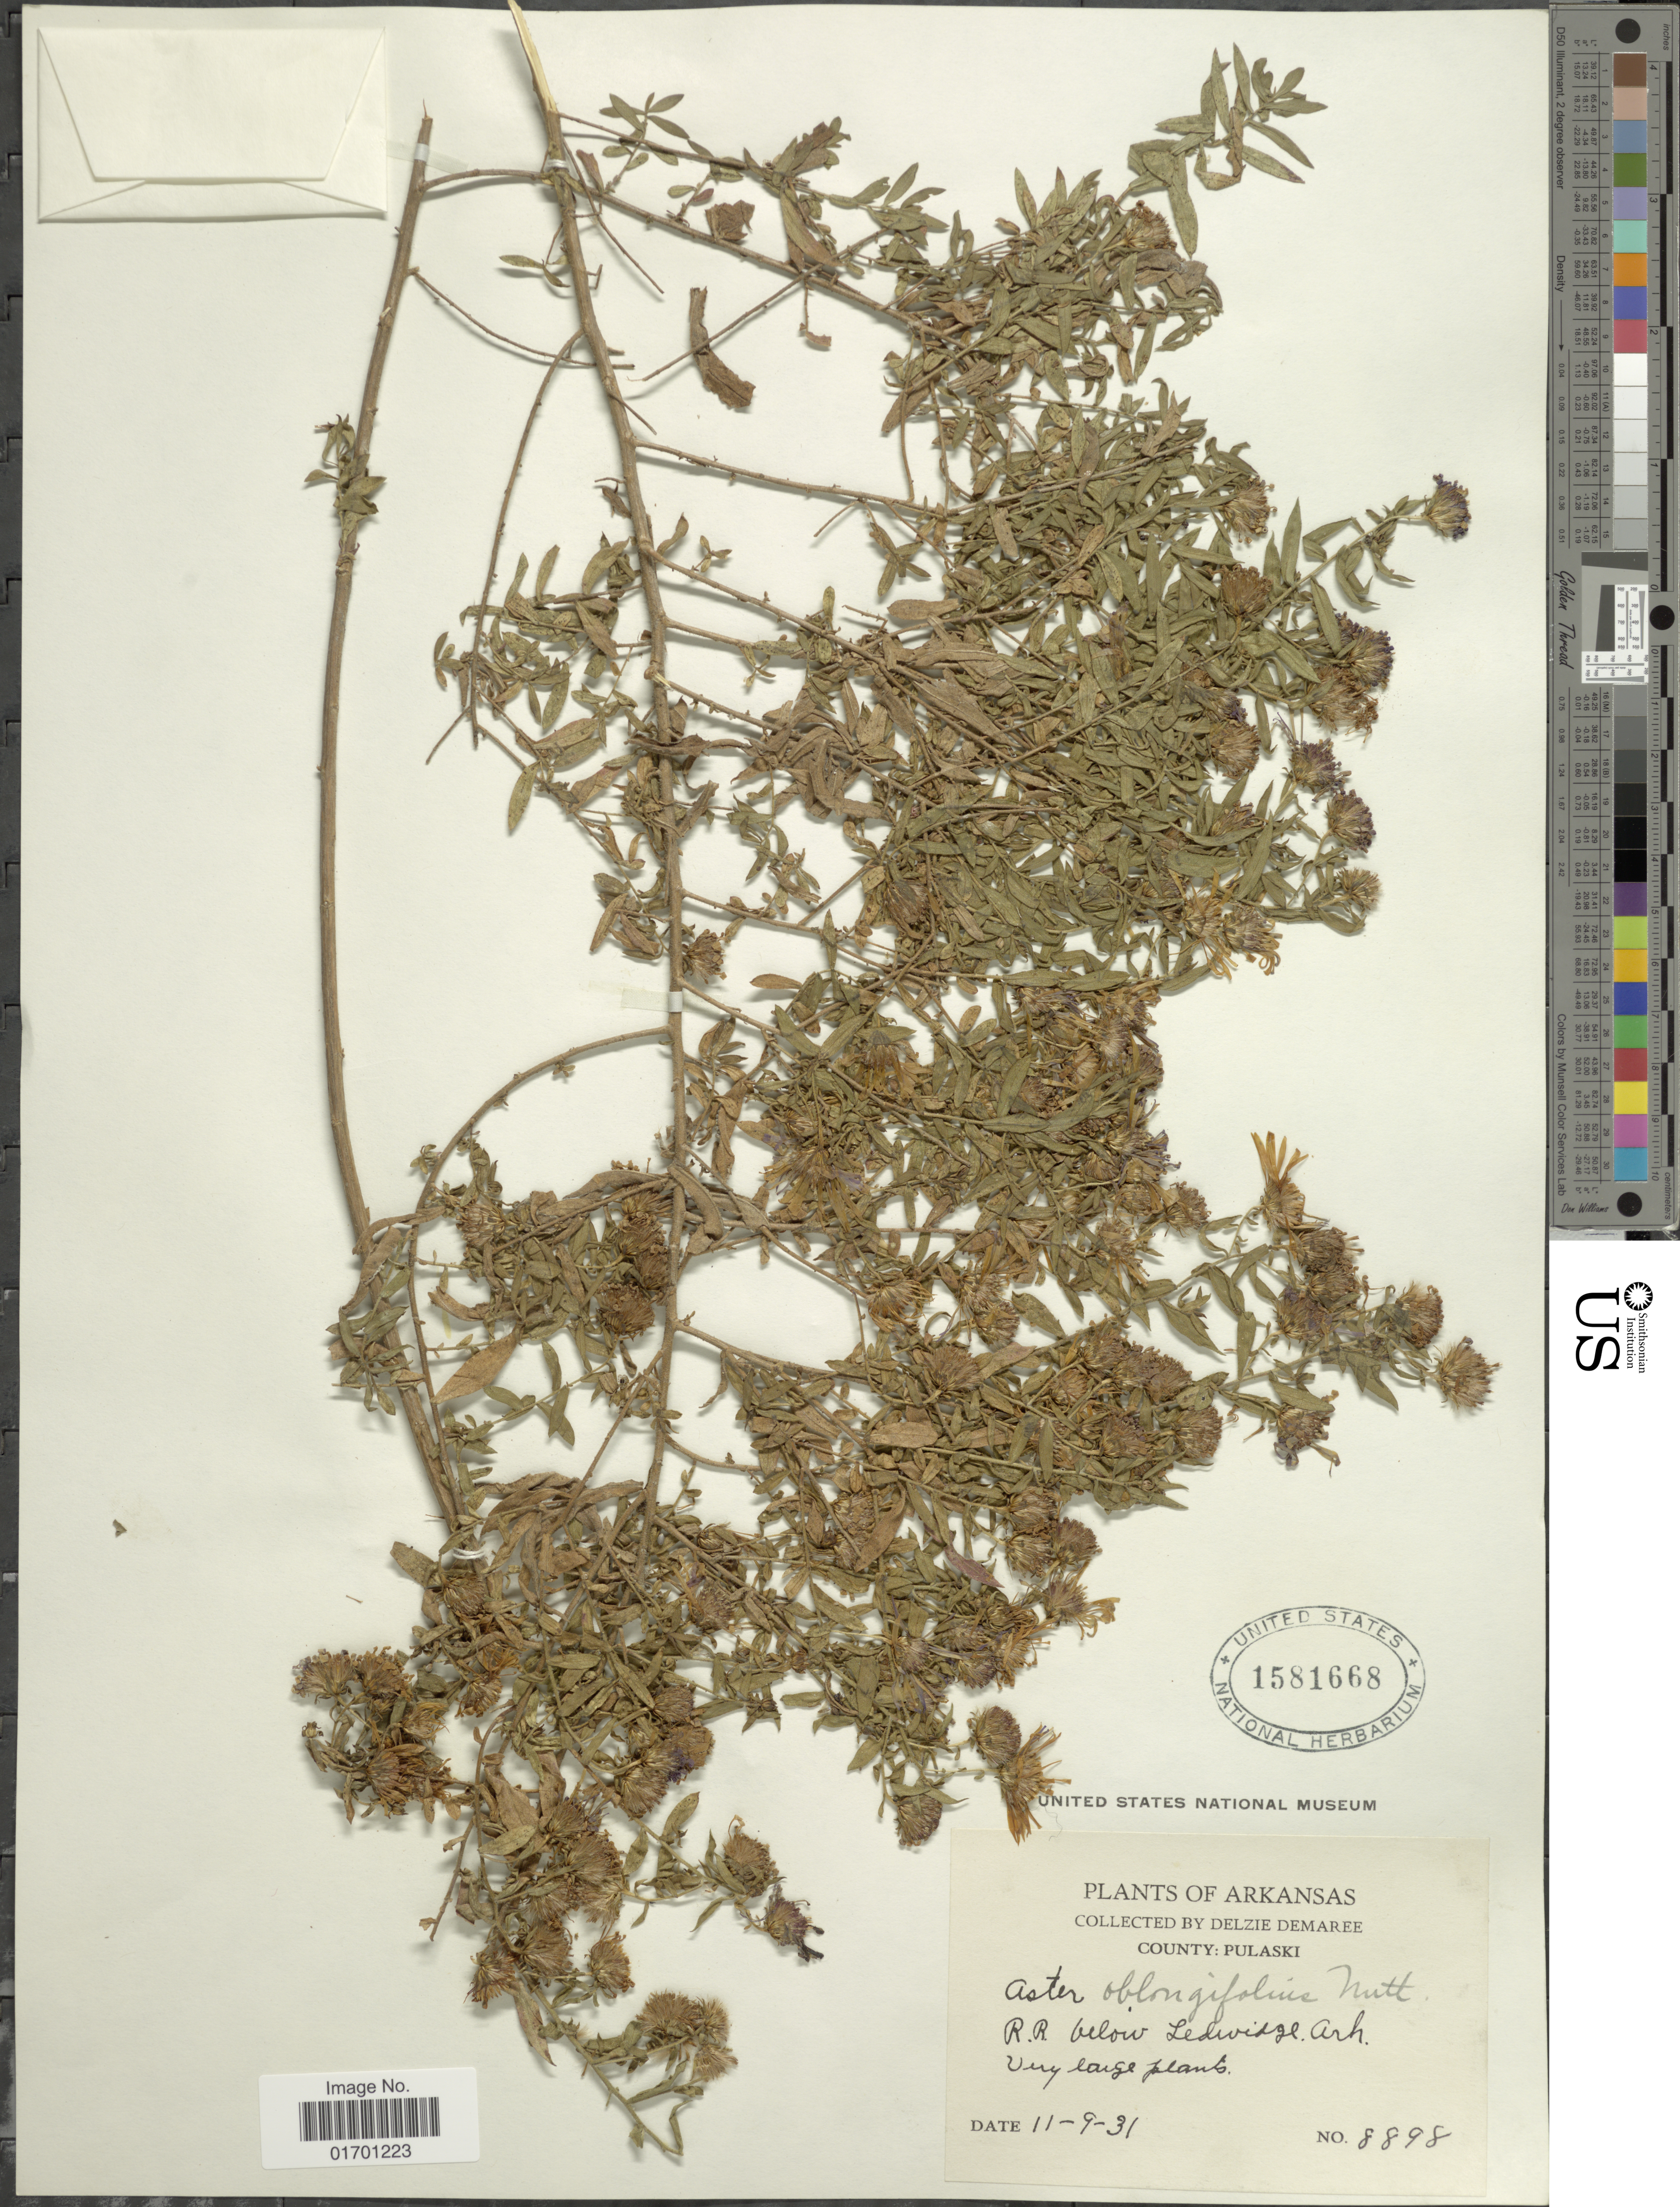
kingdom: Plantae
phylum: Tracheophyta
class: Magnoliopsida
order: Asterales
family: Asteraceae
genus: Symphyotrichum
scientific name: Symphyotrichum oblongifolium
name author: (Nutt.) G.L. Nesom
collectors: D. Demaree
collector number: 8898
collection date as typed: Transcribed d/m/y: 9/11/31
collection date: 1931-11-09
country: United States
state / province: Arkansas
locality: County: Pulaski, R.R. Below Ledwidge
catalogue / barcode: US 1581668